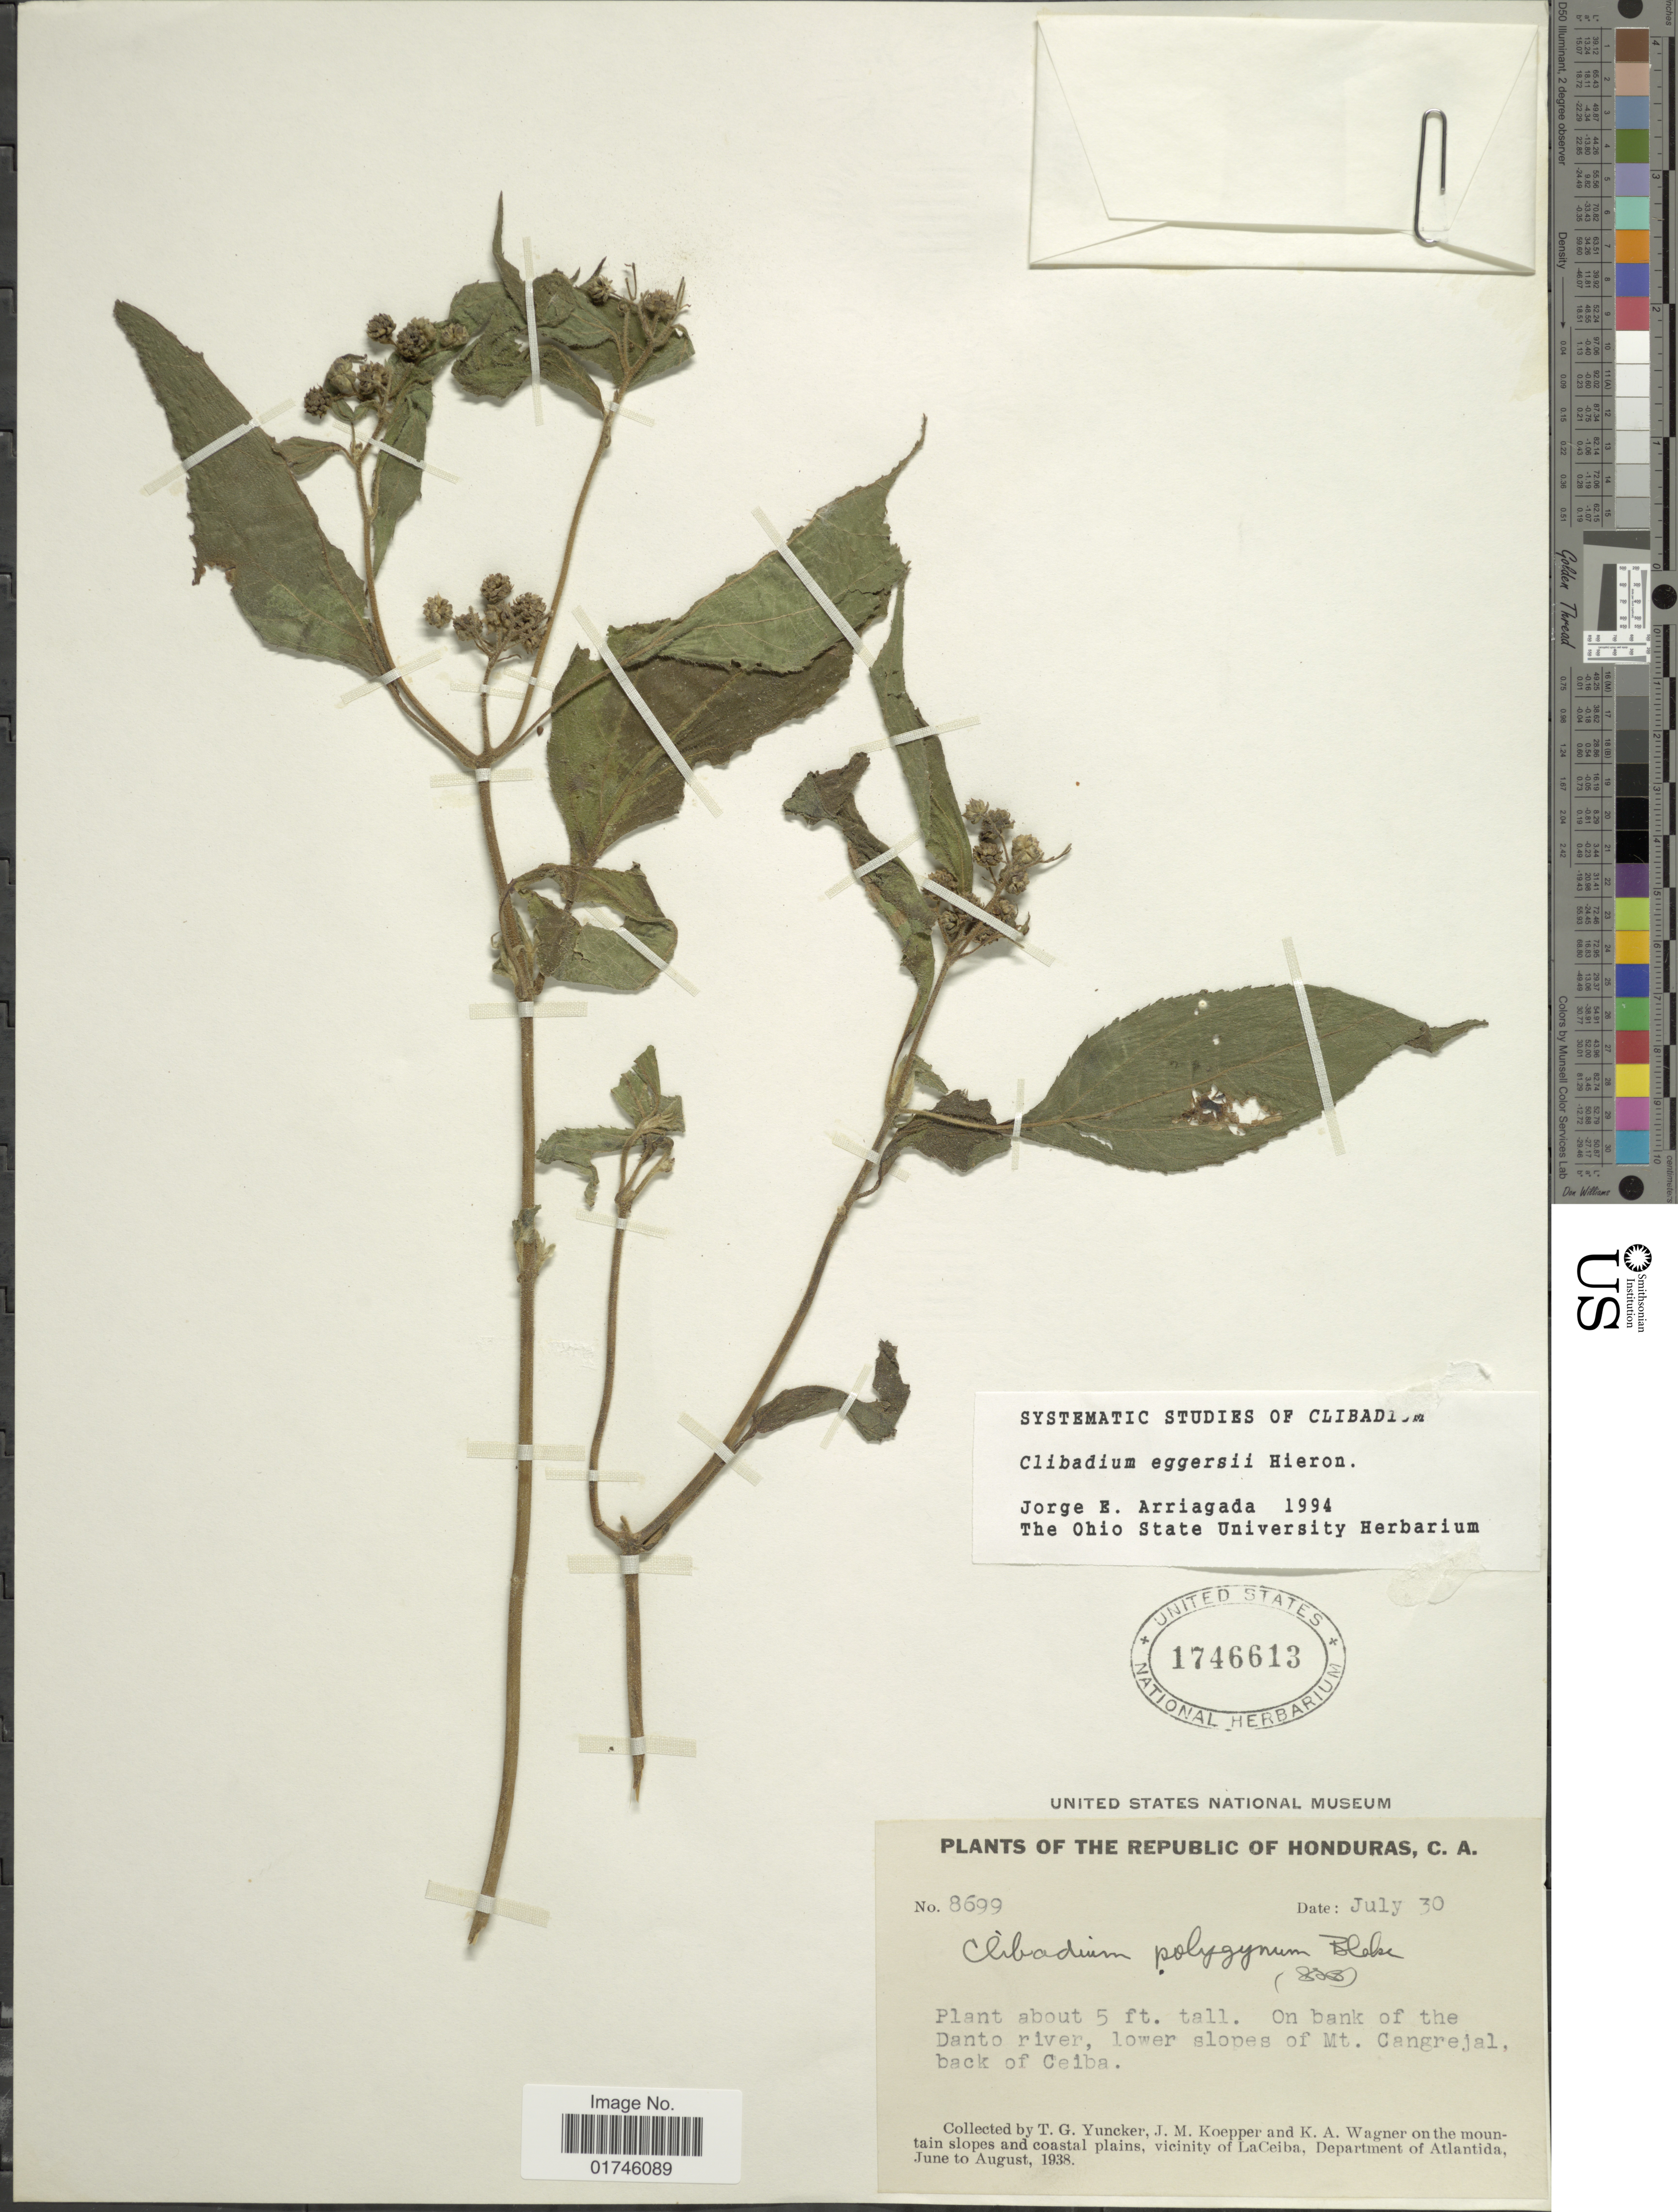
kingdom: Plantae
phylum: Tracheophyta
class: Magnoliopsida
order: Asterales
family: Asteraceae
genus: Clibadium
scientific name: Clibadium eggersii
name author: Hieron.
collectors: T. G. Yuncker, J. M. Koepper & K. A. Wagner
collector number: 8699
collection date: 1938-07-30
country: Honduras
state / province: Atlántida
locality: On bank of the Danto river, lower slopes of Mt. Cangrejal back of Ceiba. On the mountain slopes and coastal palins, vicinity of LaCeiba, Department of Atlantida.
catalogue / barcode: US 1746613